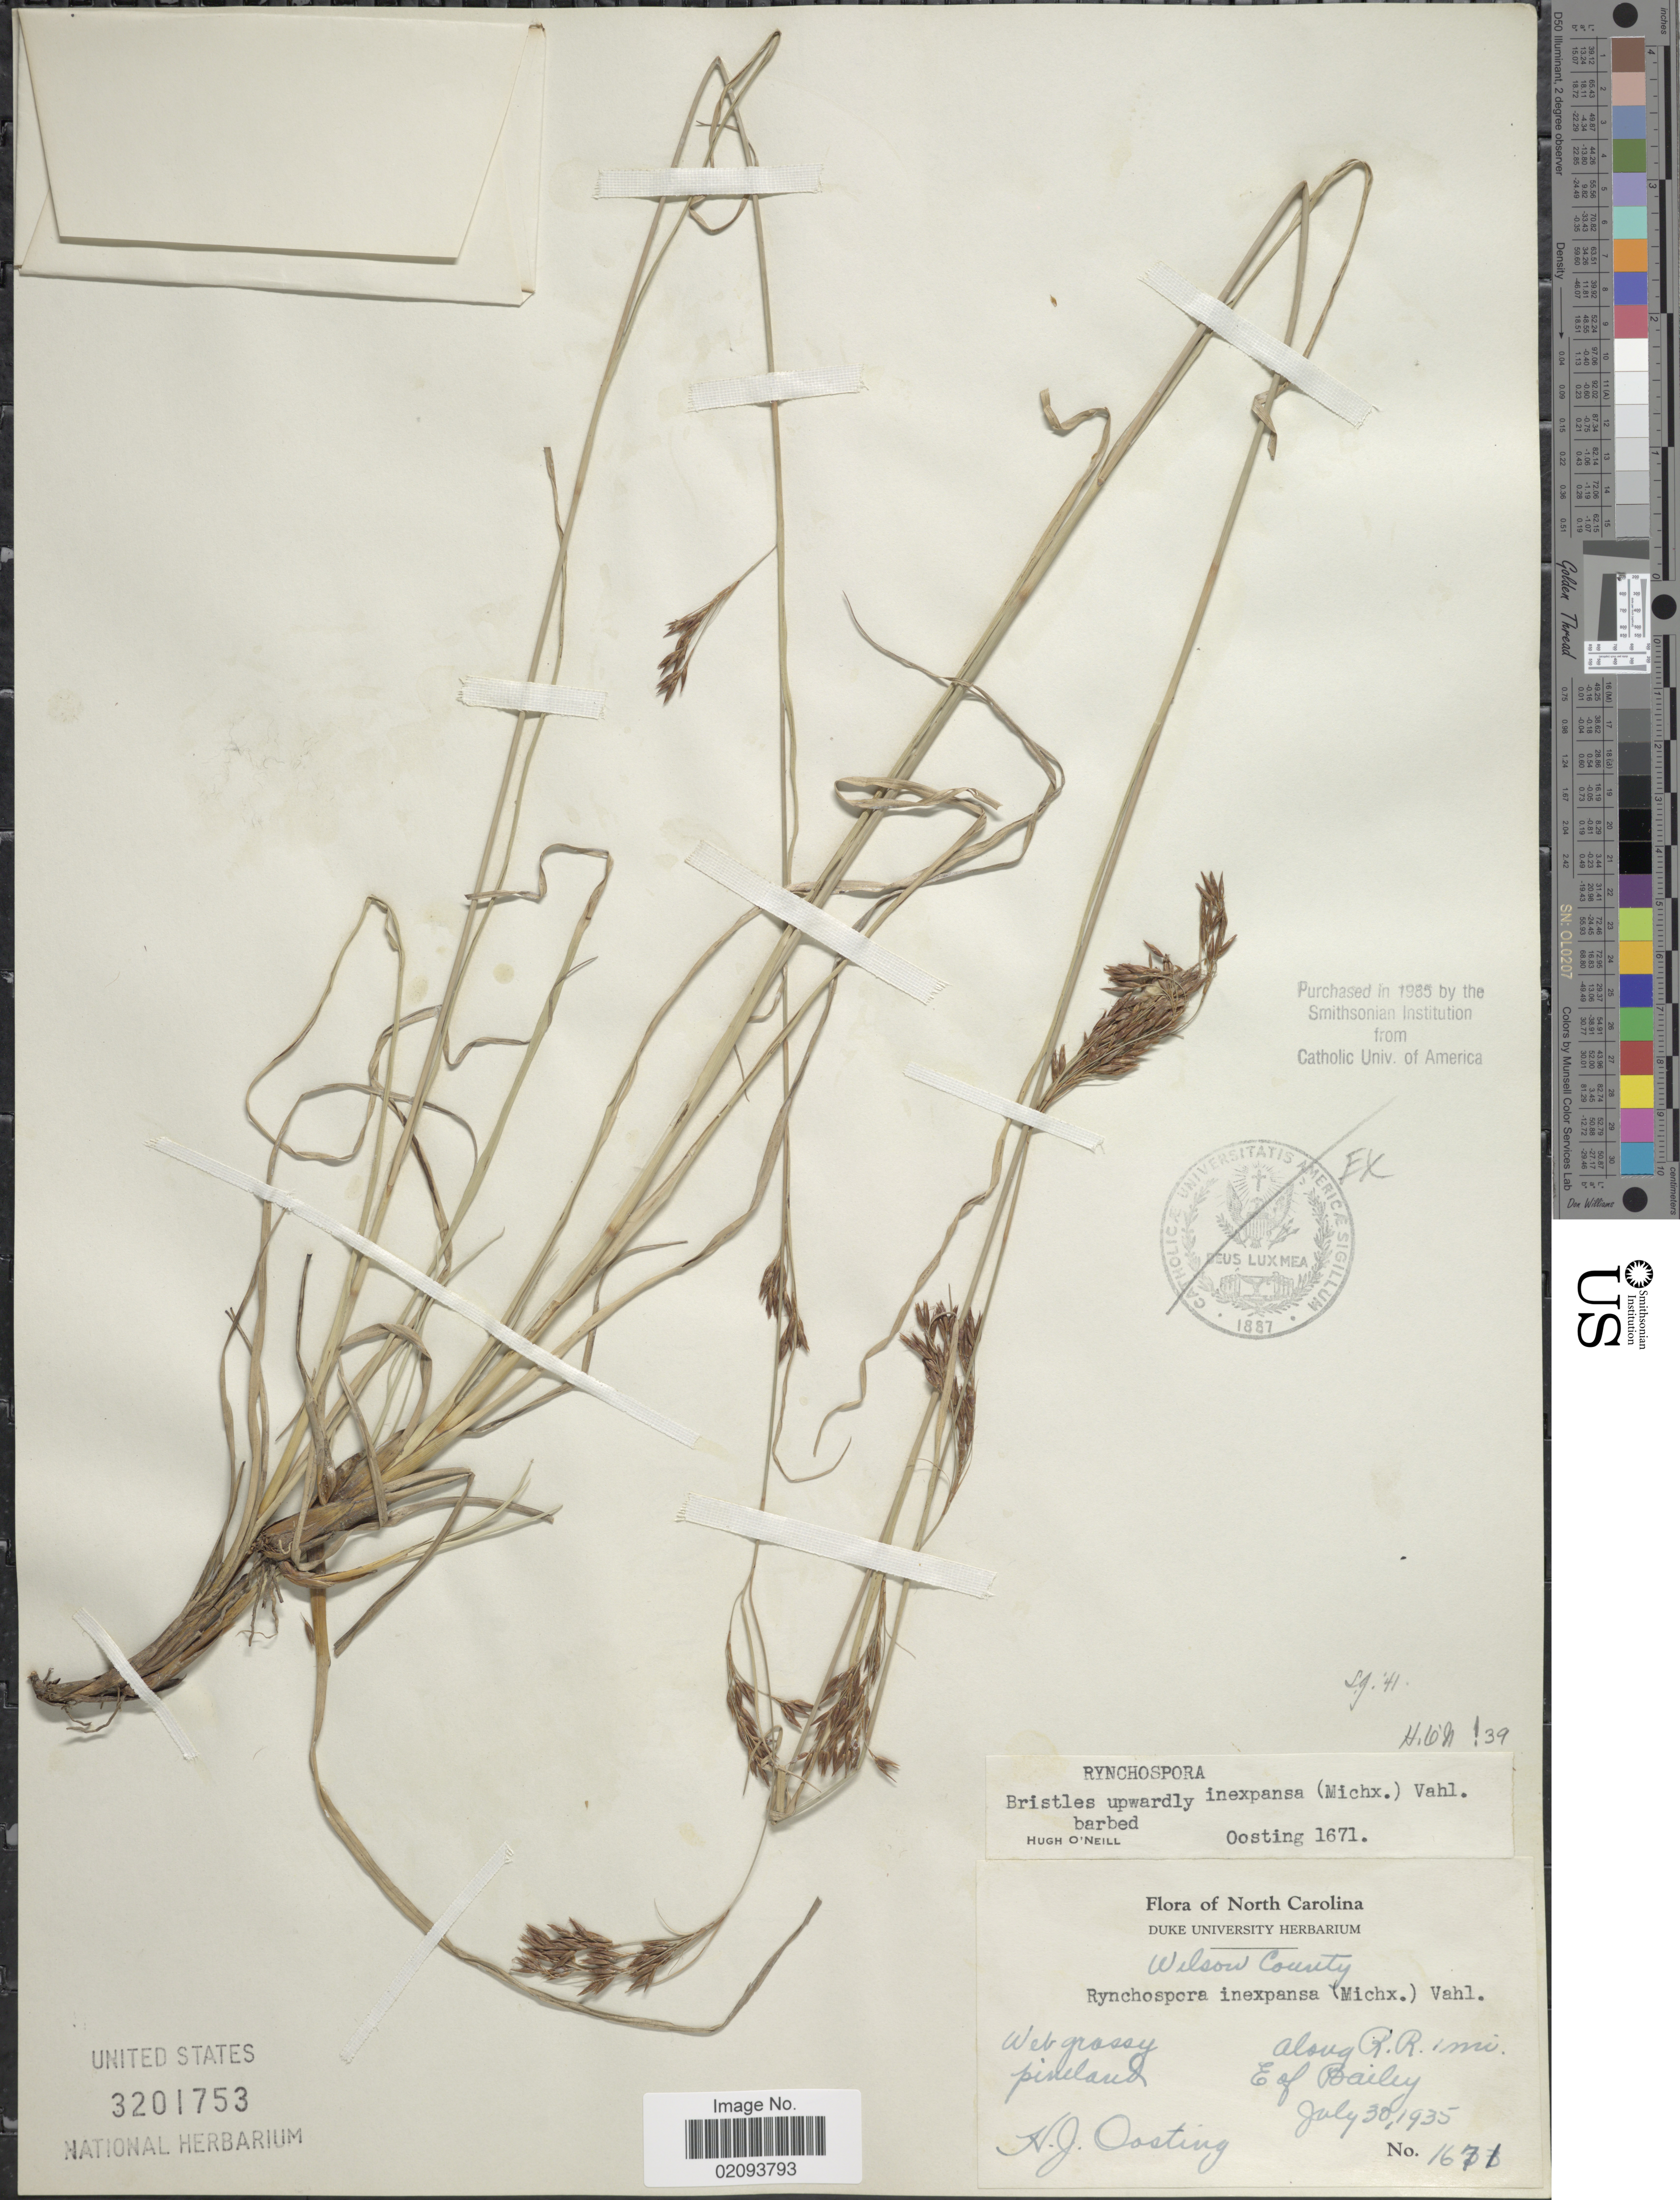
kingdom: Plantae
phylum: Tracheophyta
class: Liliopsida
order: Poales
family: Cyperaceae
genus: Rhynchospora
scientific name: Rhynchospora inexpansa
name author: (Michx.) Vahl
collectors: H. Oosting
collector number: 1671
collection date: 1935-07-30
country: United States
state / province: North Carolina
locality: Wilson County. Wet grassy pineland. Along R.R. 1 mi. E of Bailey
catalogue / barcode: US 3201753